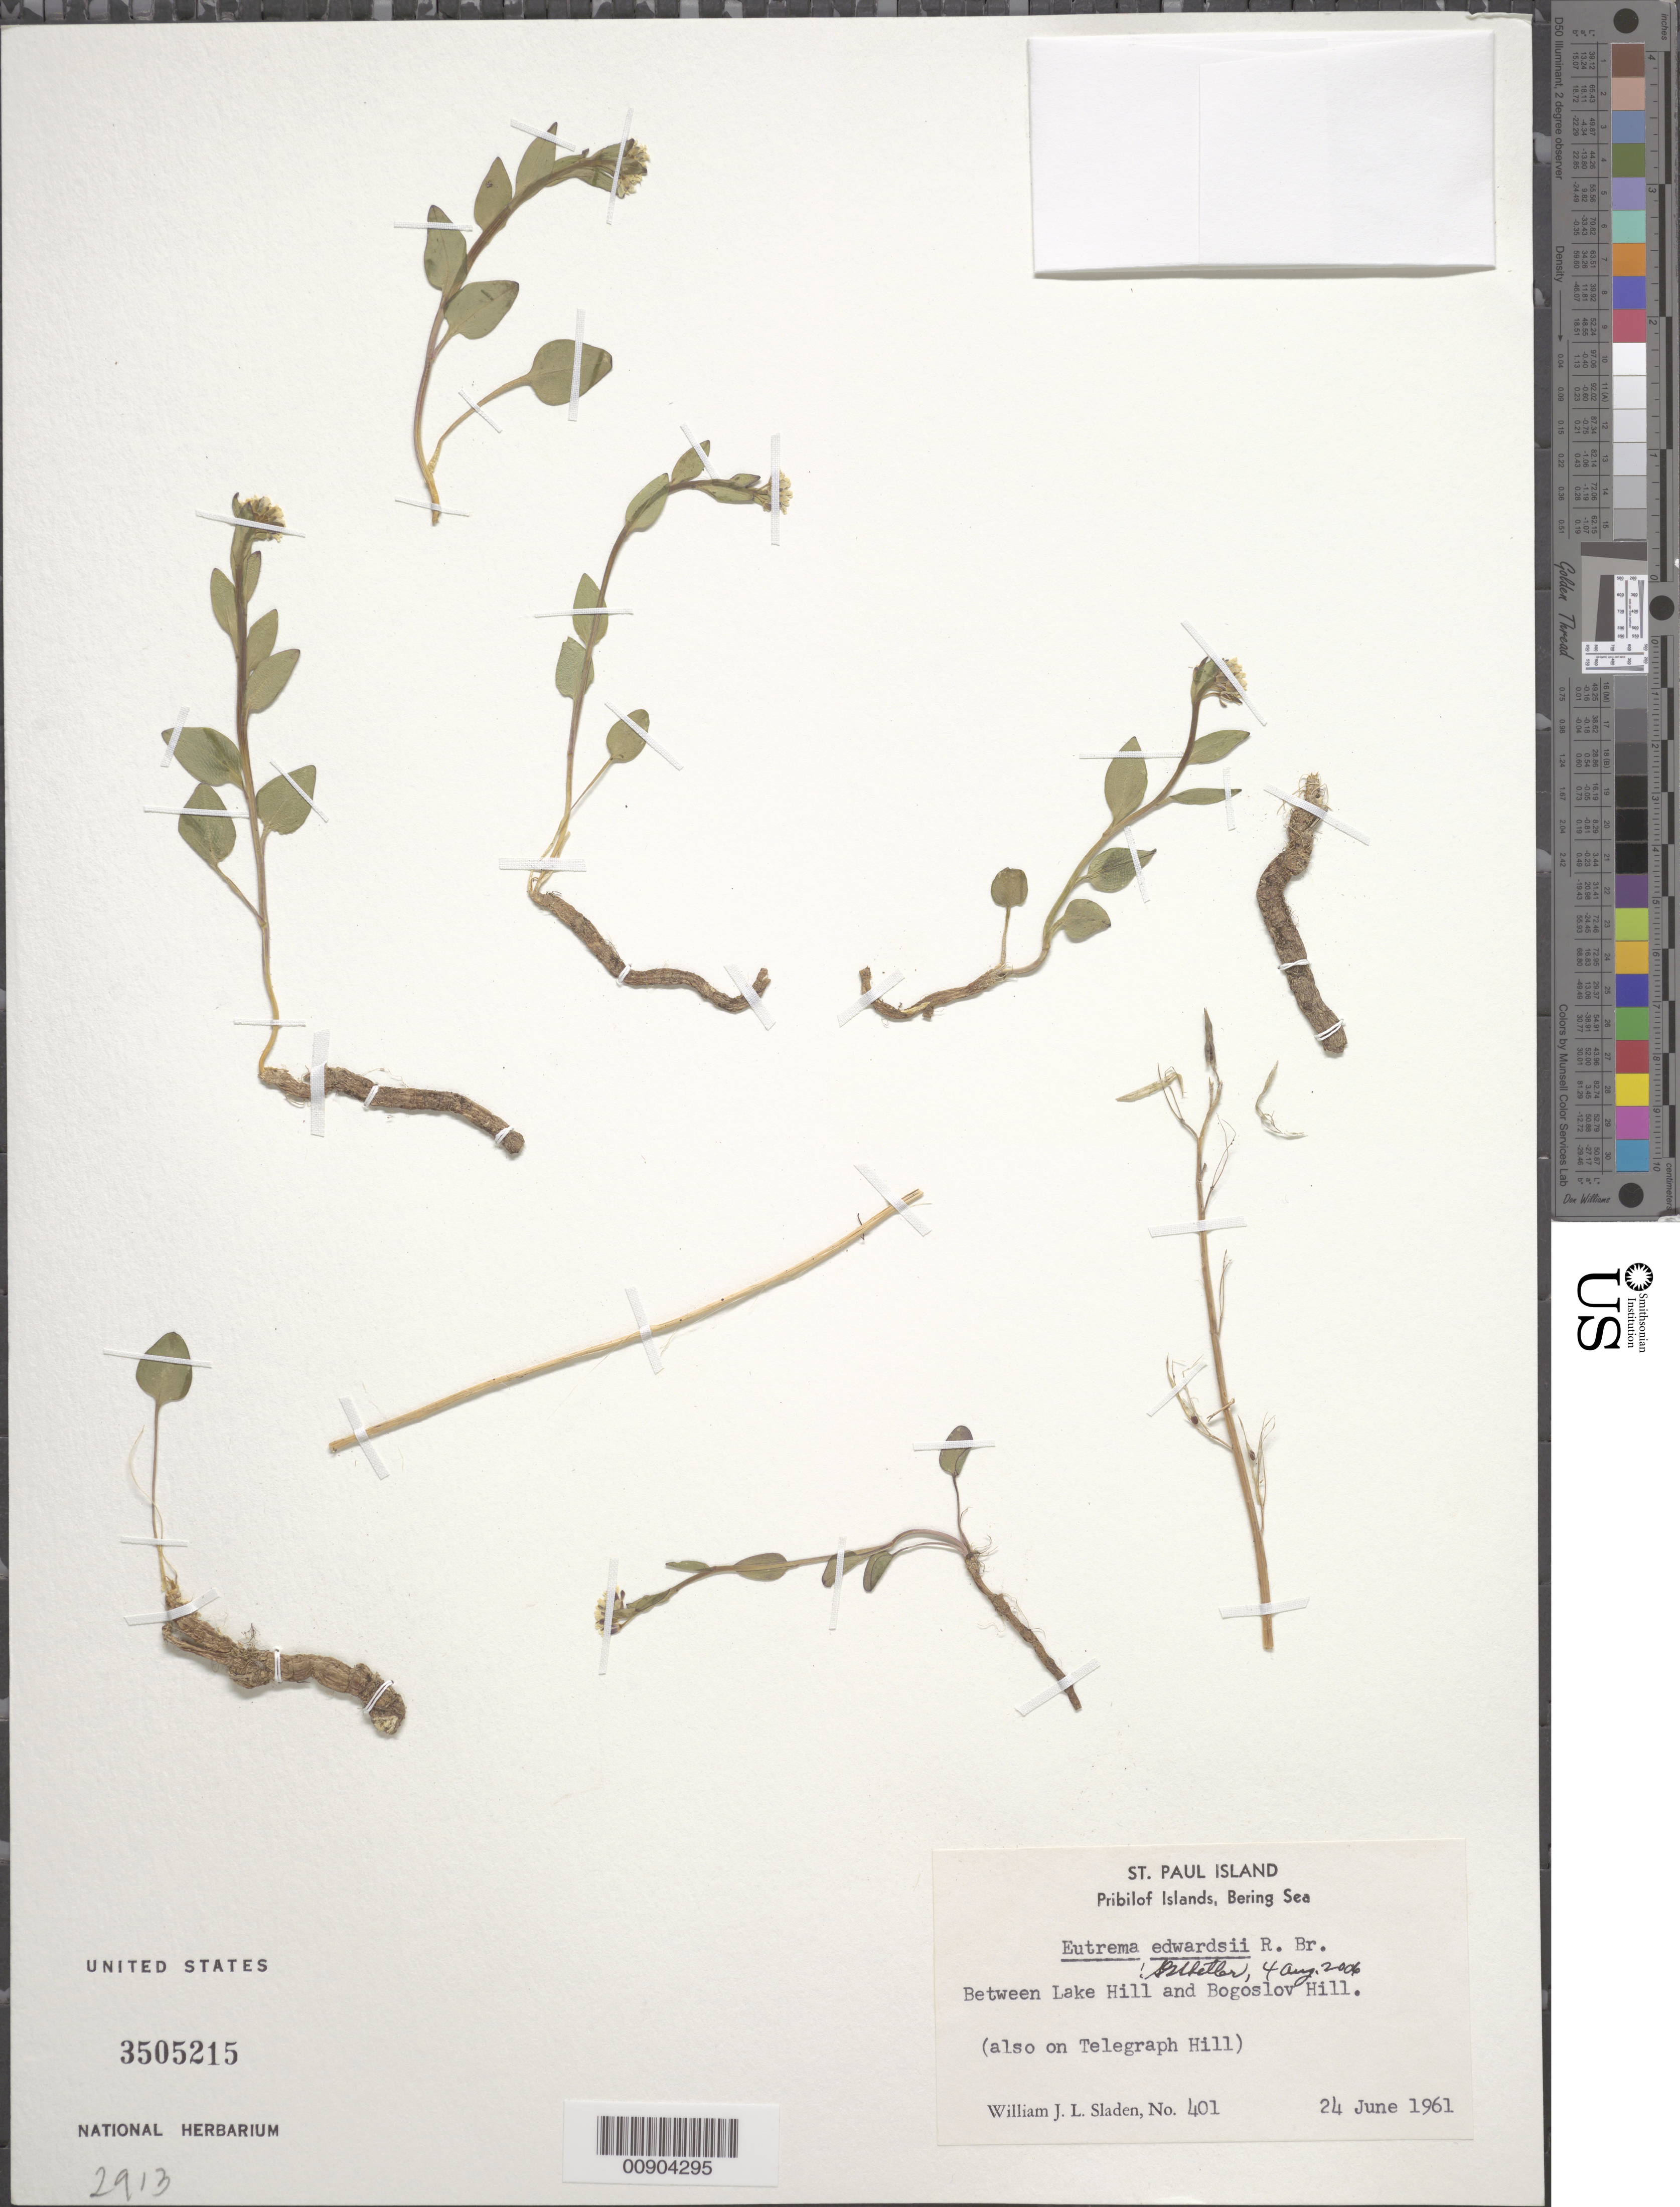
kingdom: Plantae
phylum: Tracheophyta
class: Magnoliopsida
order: Brassicales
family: Brassicaceae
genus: Eutrema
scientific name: Eutrema edwardsii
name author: R. Br.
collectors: W. Sladen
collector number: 401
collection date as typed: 24 Jun 1961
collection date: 1961-06-24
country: United States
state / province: Alaska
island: St. Paul Island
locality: Between Lake Hill and Bogoslov Hill (also on Telegraph Hill)., Bering Sea, Pribilof Islands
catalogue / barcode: US 3505215